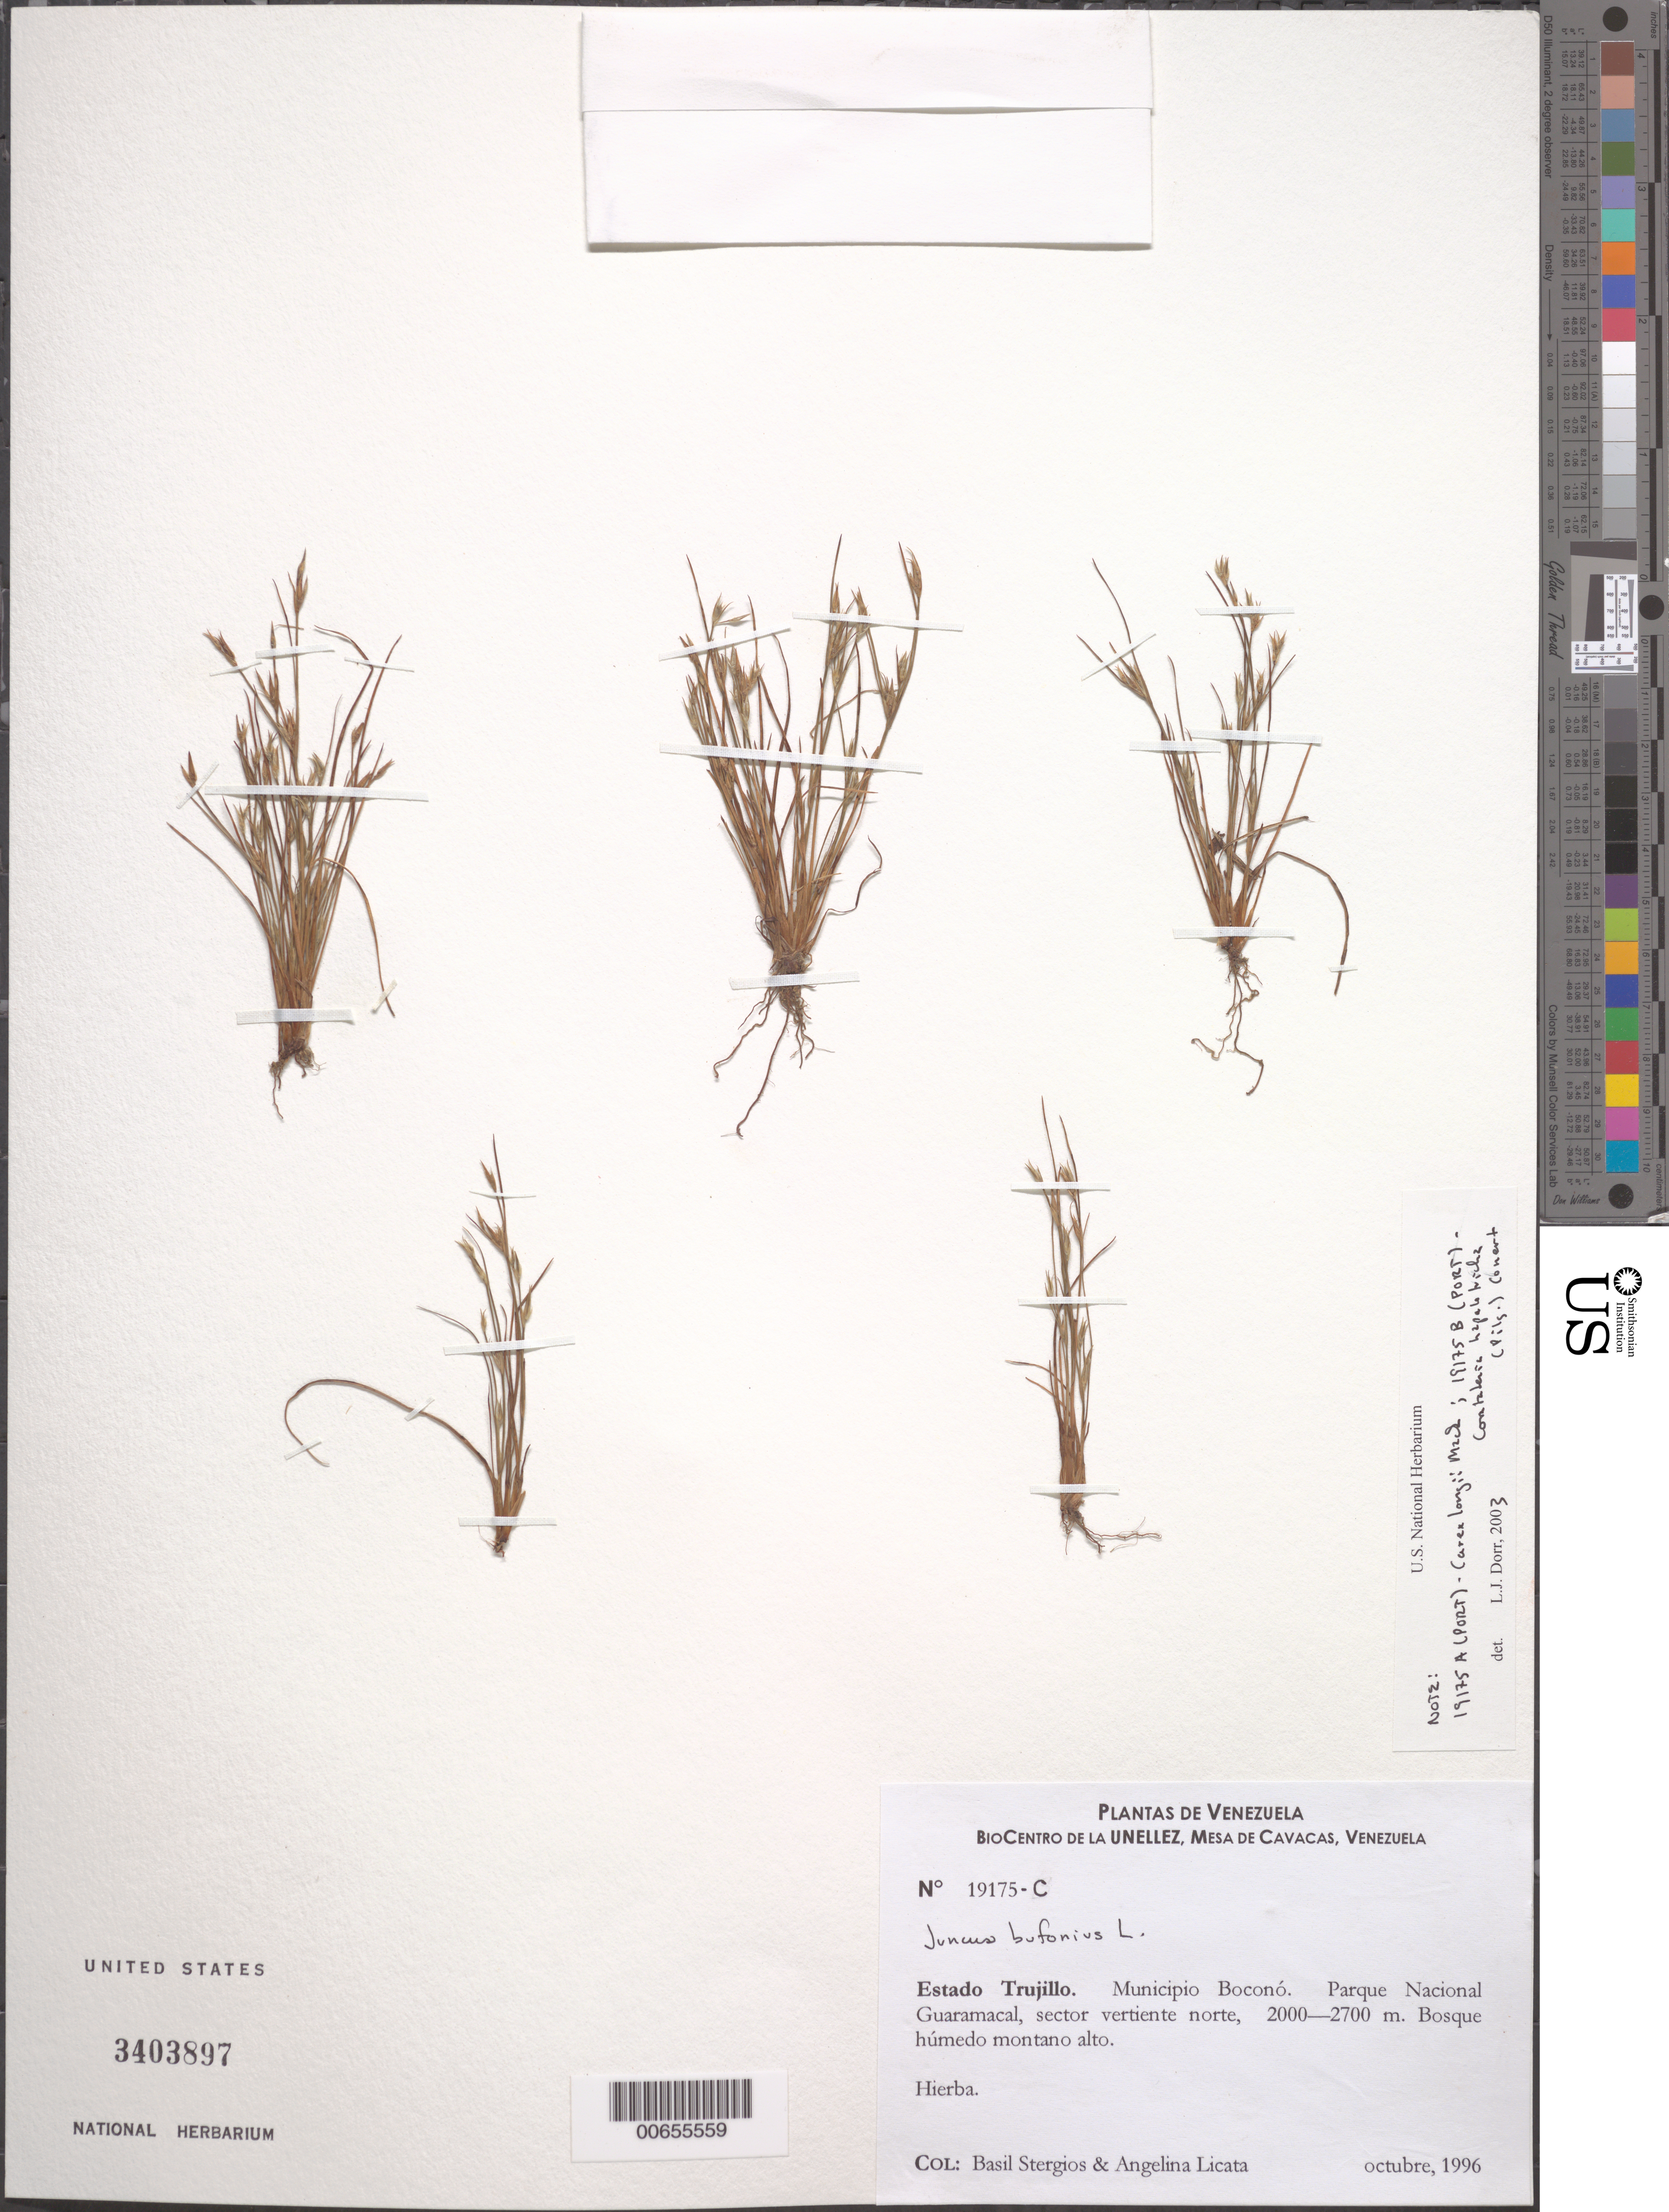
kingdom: Plantae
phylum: Tracheophyta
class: Liliopsida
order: Poales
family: Juncaceae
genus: Juncus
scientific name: Juncus bufonius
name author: L.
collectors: B. G. Stergios & A. Licata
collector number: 19175B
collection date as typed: Oct 1996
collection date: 1996-10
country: Venezuela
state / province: Trujillo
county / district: Boconó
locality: Parque Nacional Guaramacal, vertiente N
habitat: Bosque húmedo montano alto.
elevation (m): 2000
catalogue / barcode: US 3403897